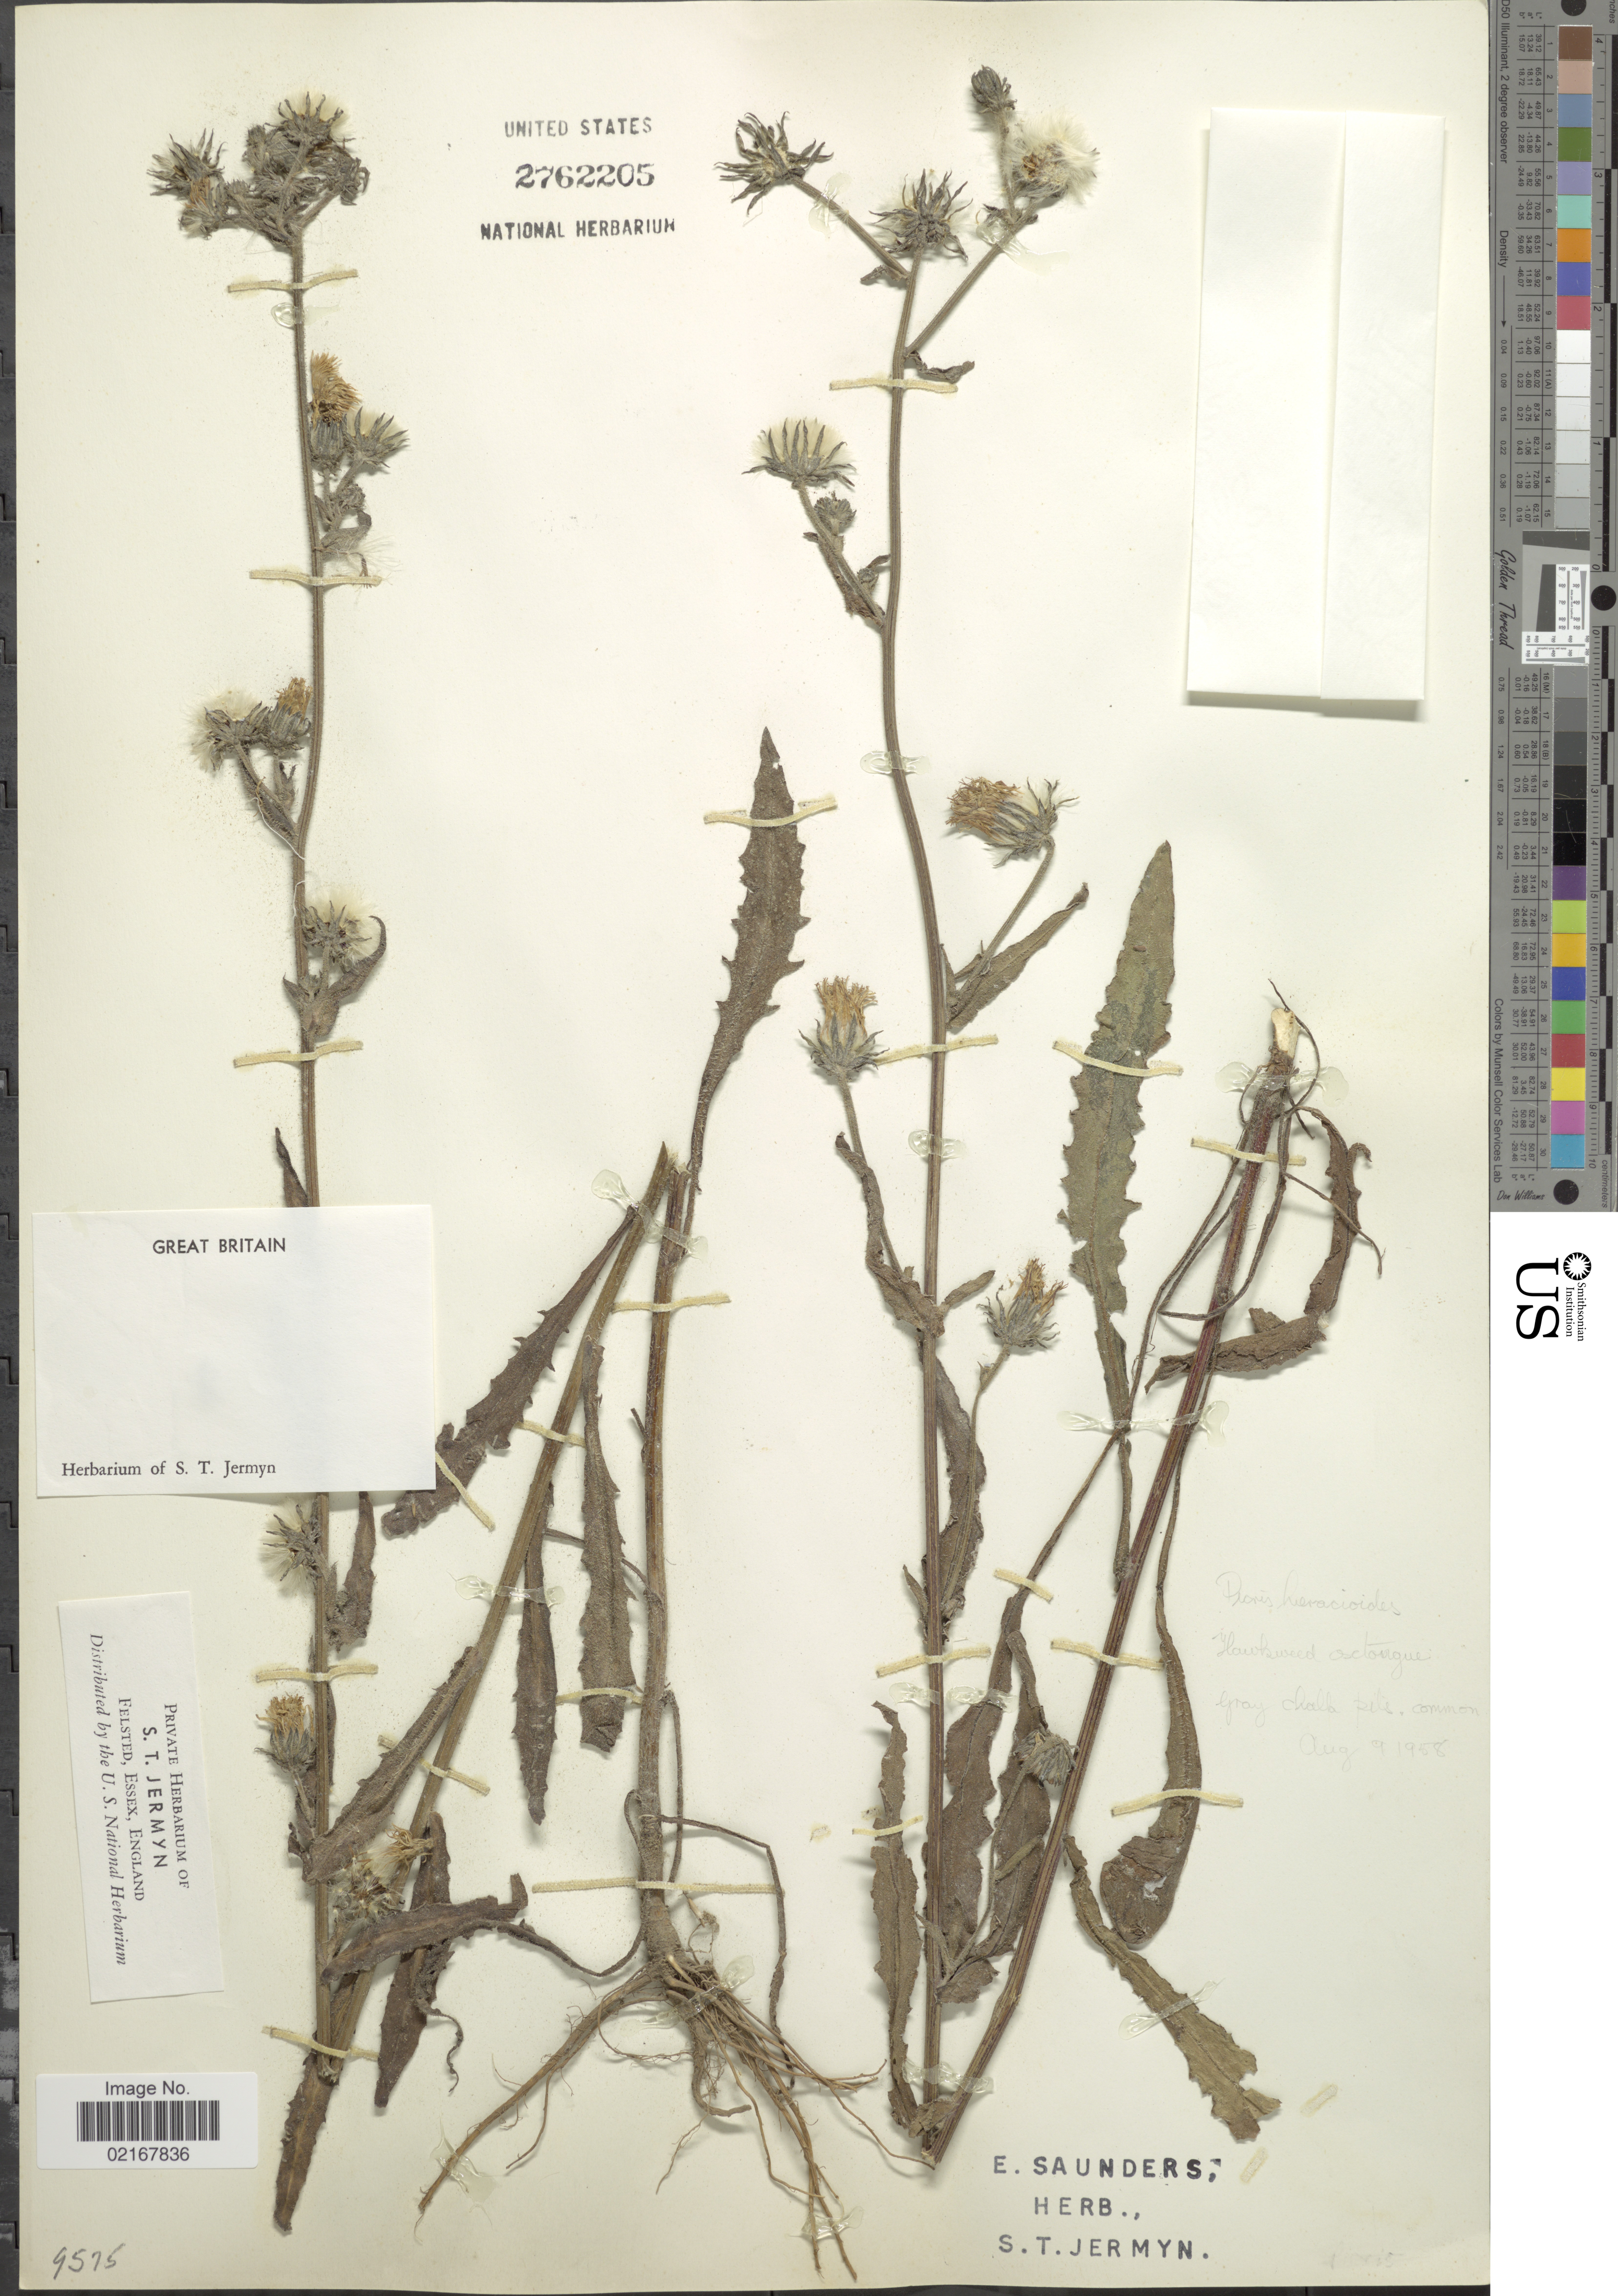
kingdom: Plantae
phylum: Tracheophyta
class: Magnoliopsida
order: Asterales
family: Asteraceae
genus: Picris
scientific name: Picris hieracioides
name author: L.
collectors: E. Saunders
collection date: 1958-08-09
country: United Kingdom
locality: Great Britain, Gray Chalk Pits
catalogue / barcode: US 2762205